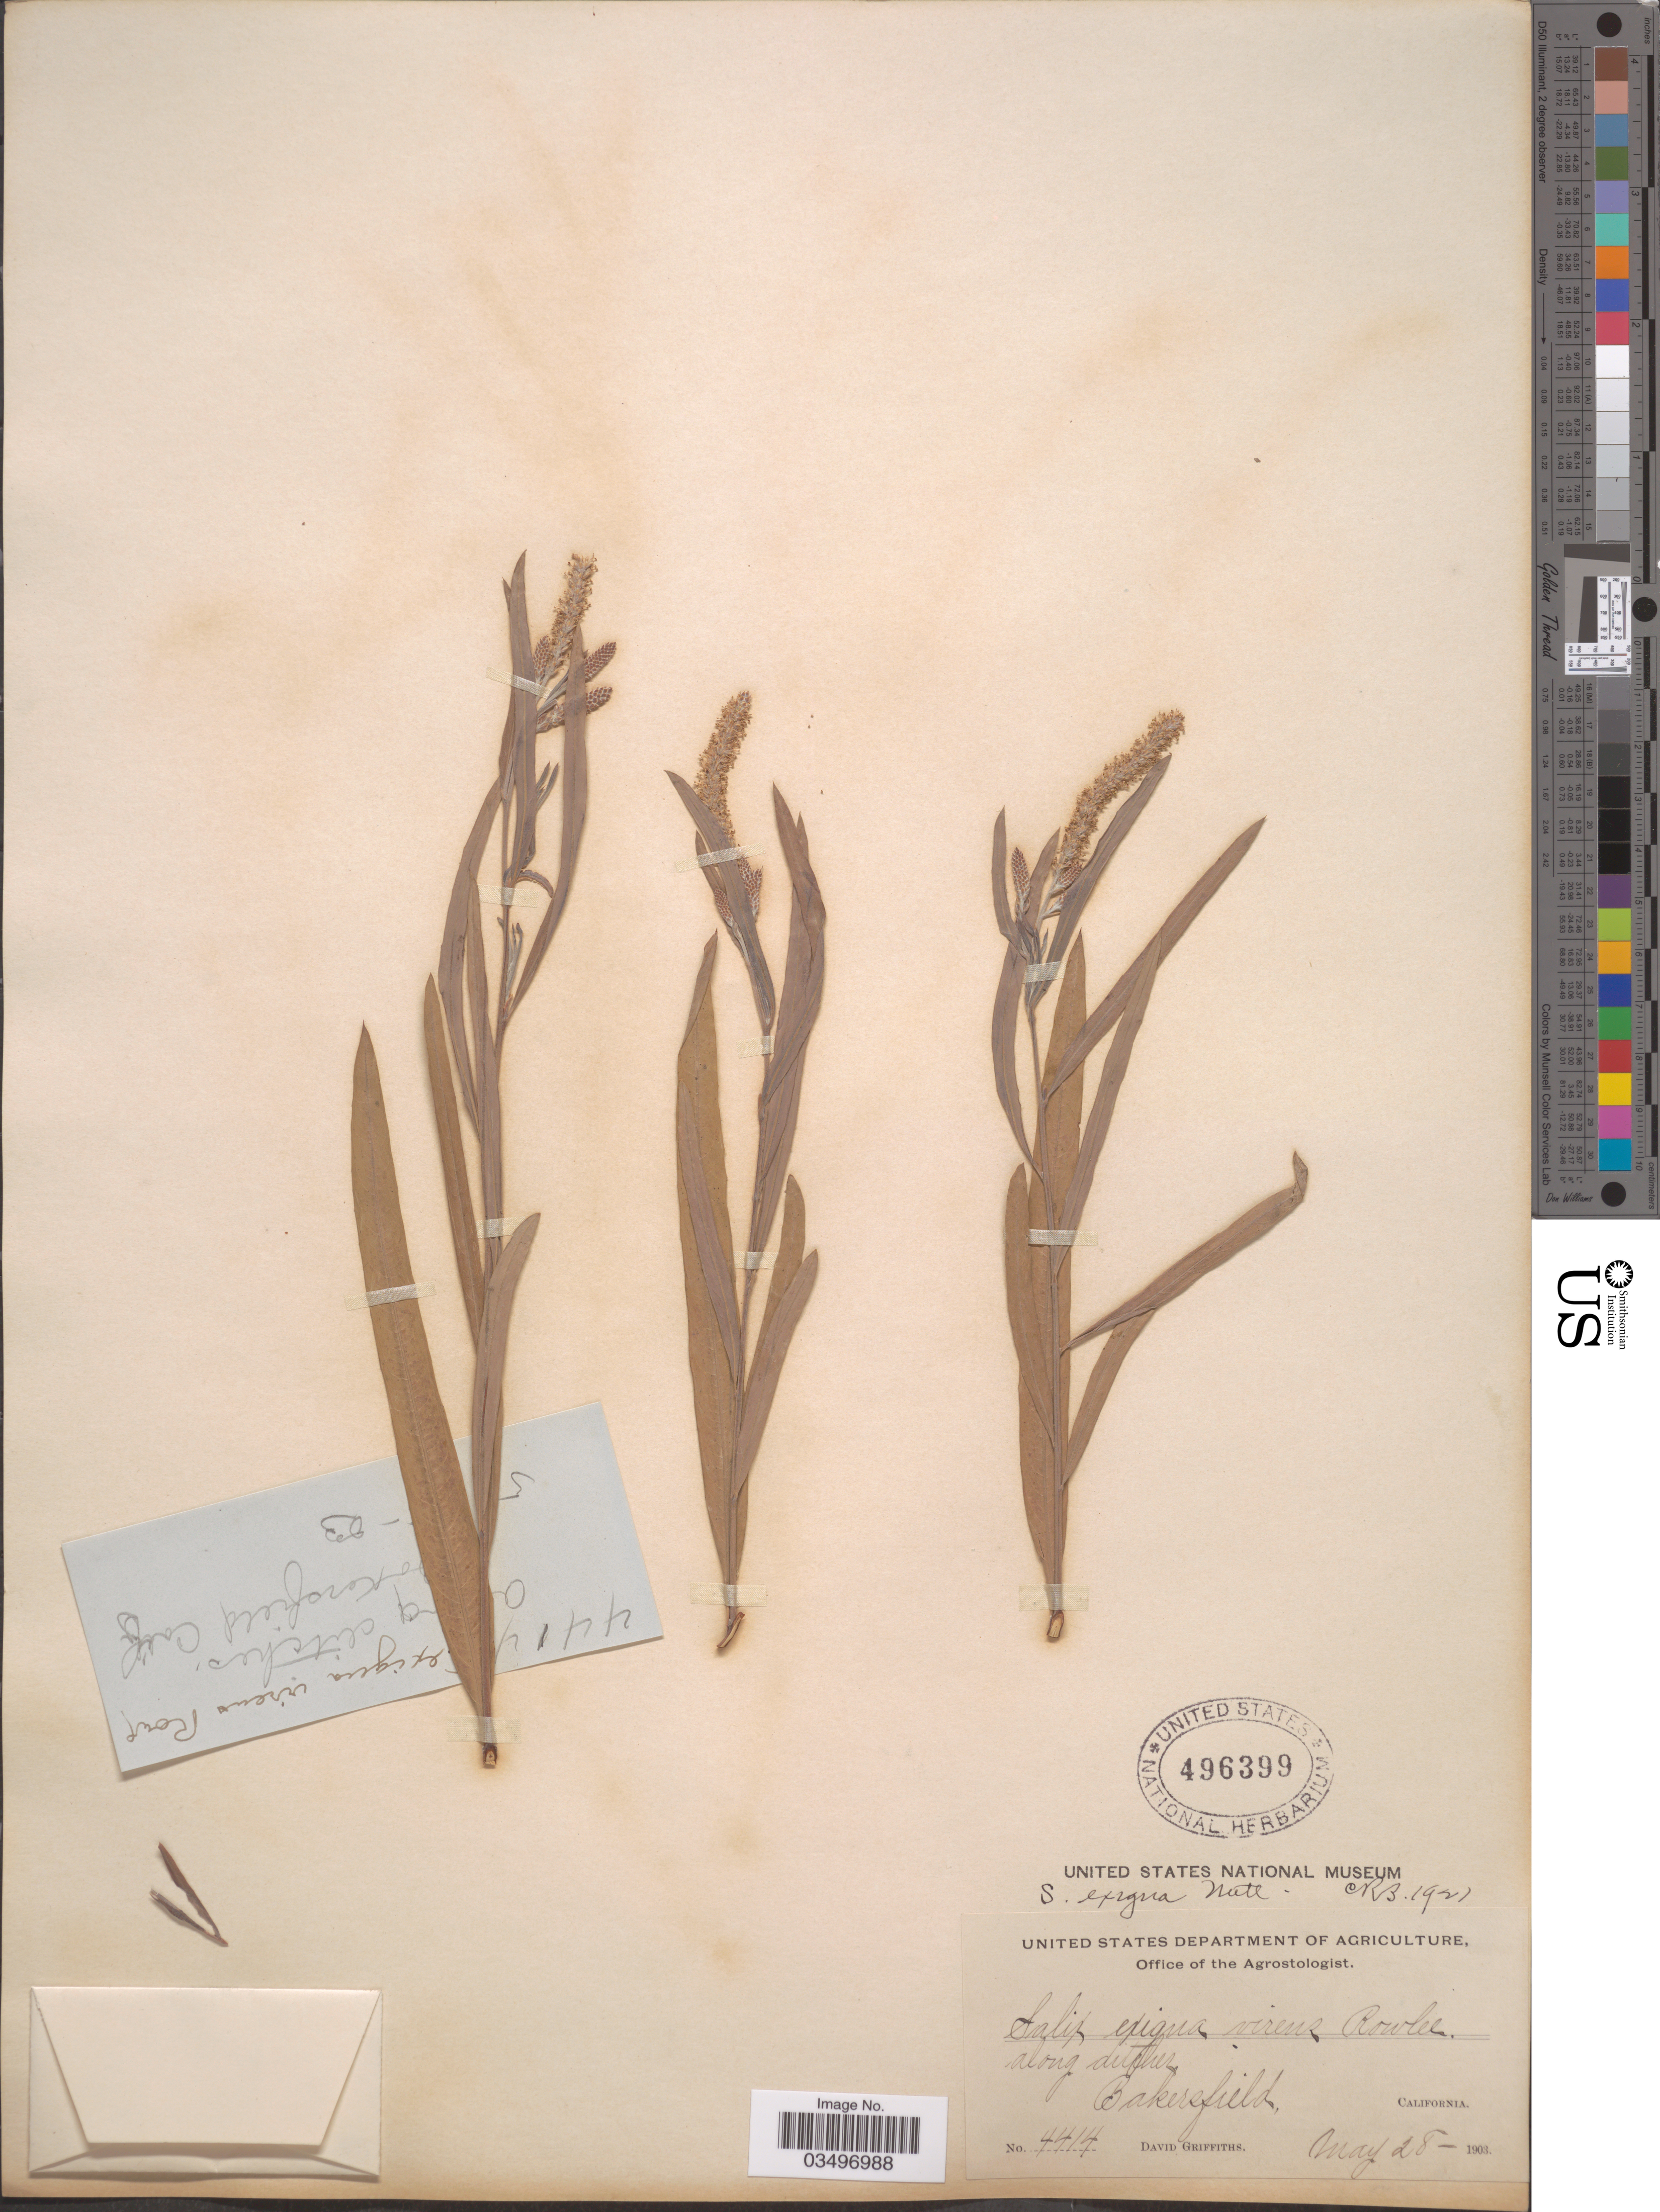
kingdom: Plantae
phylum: Tracheophyta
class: Magnoliopsida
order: Malpighiales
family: Salicaceae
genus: Salix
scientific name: Salix exigua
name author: Nutt.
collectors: D. Griffiths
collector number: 4414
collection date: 1903-05-28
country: United States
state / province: California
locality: Bakersfield.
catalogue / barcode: US 496399